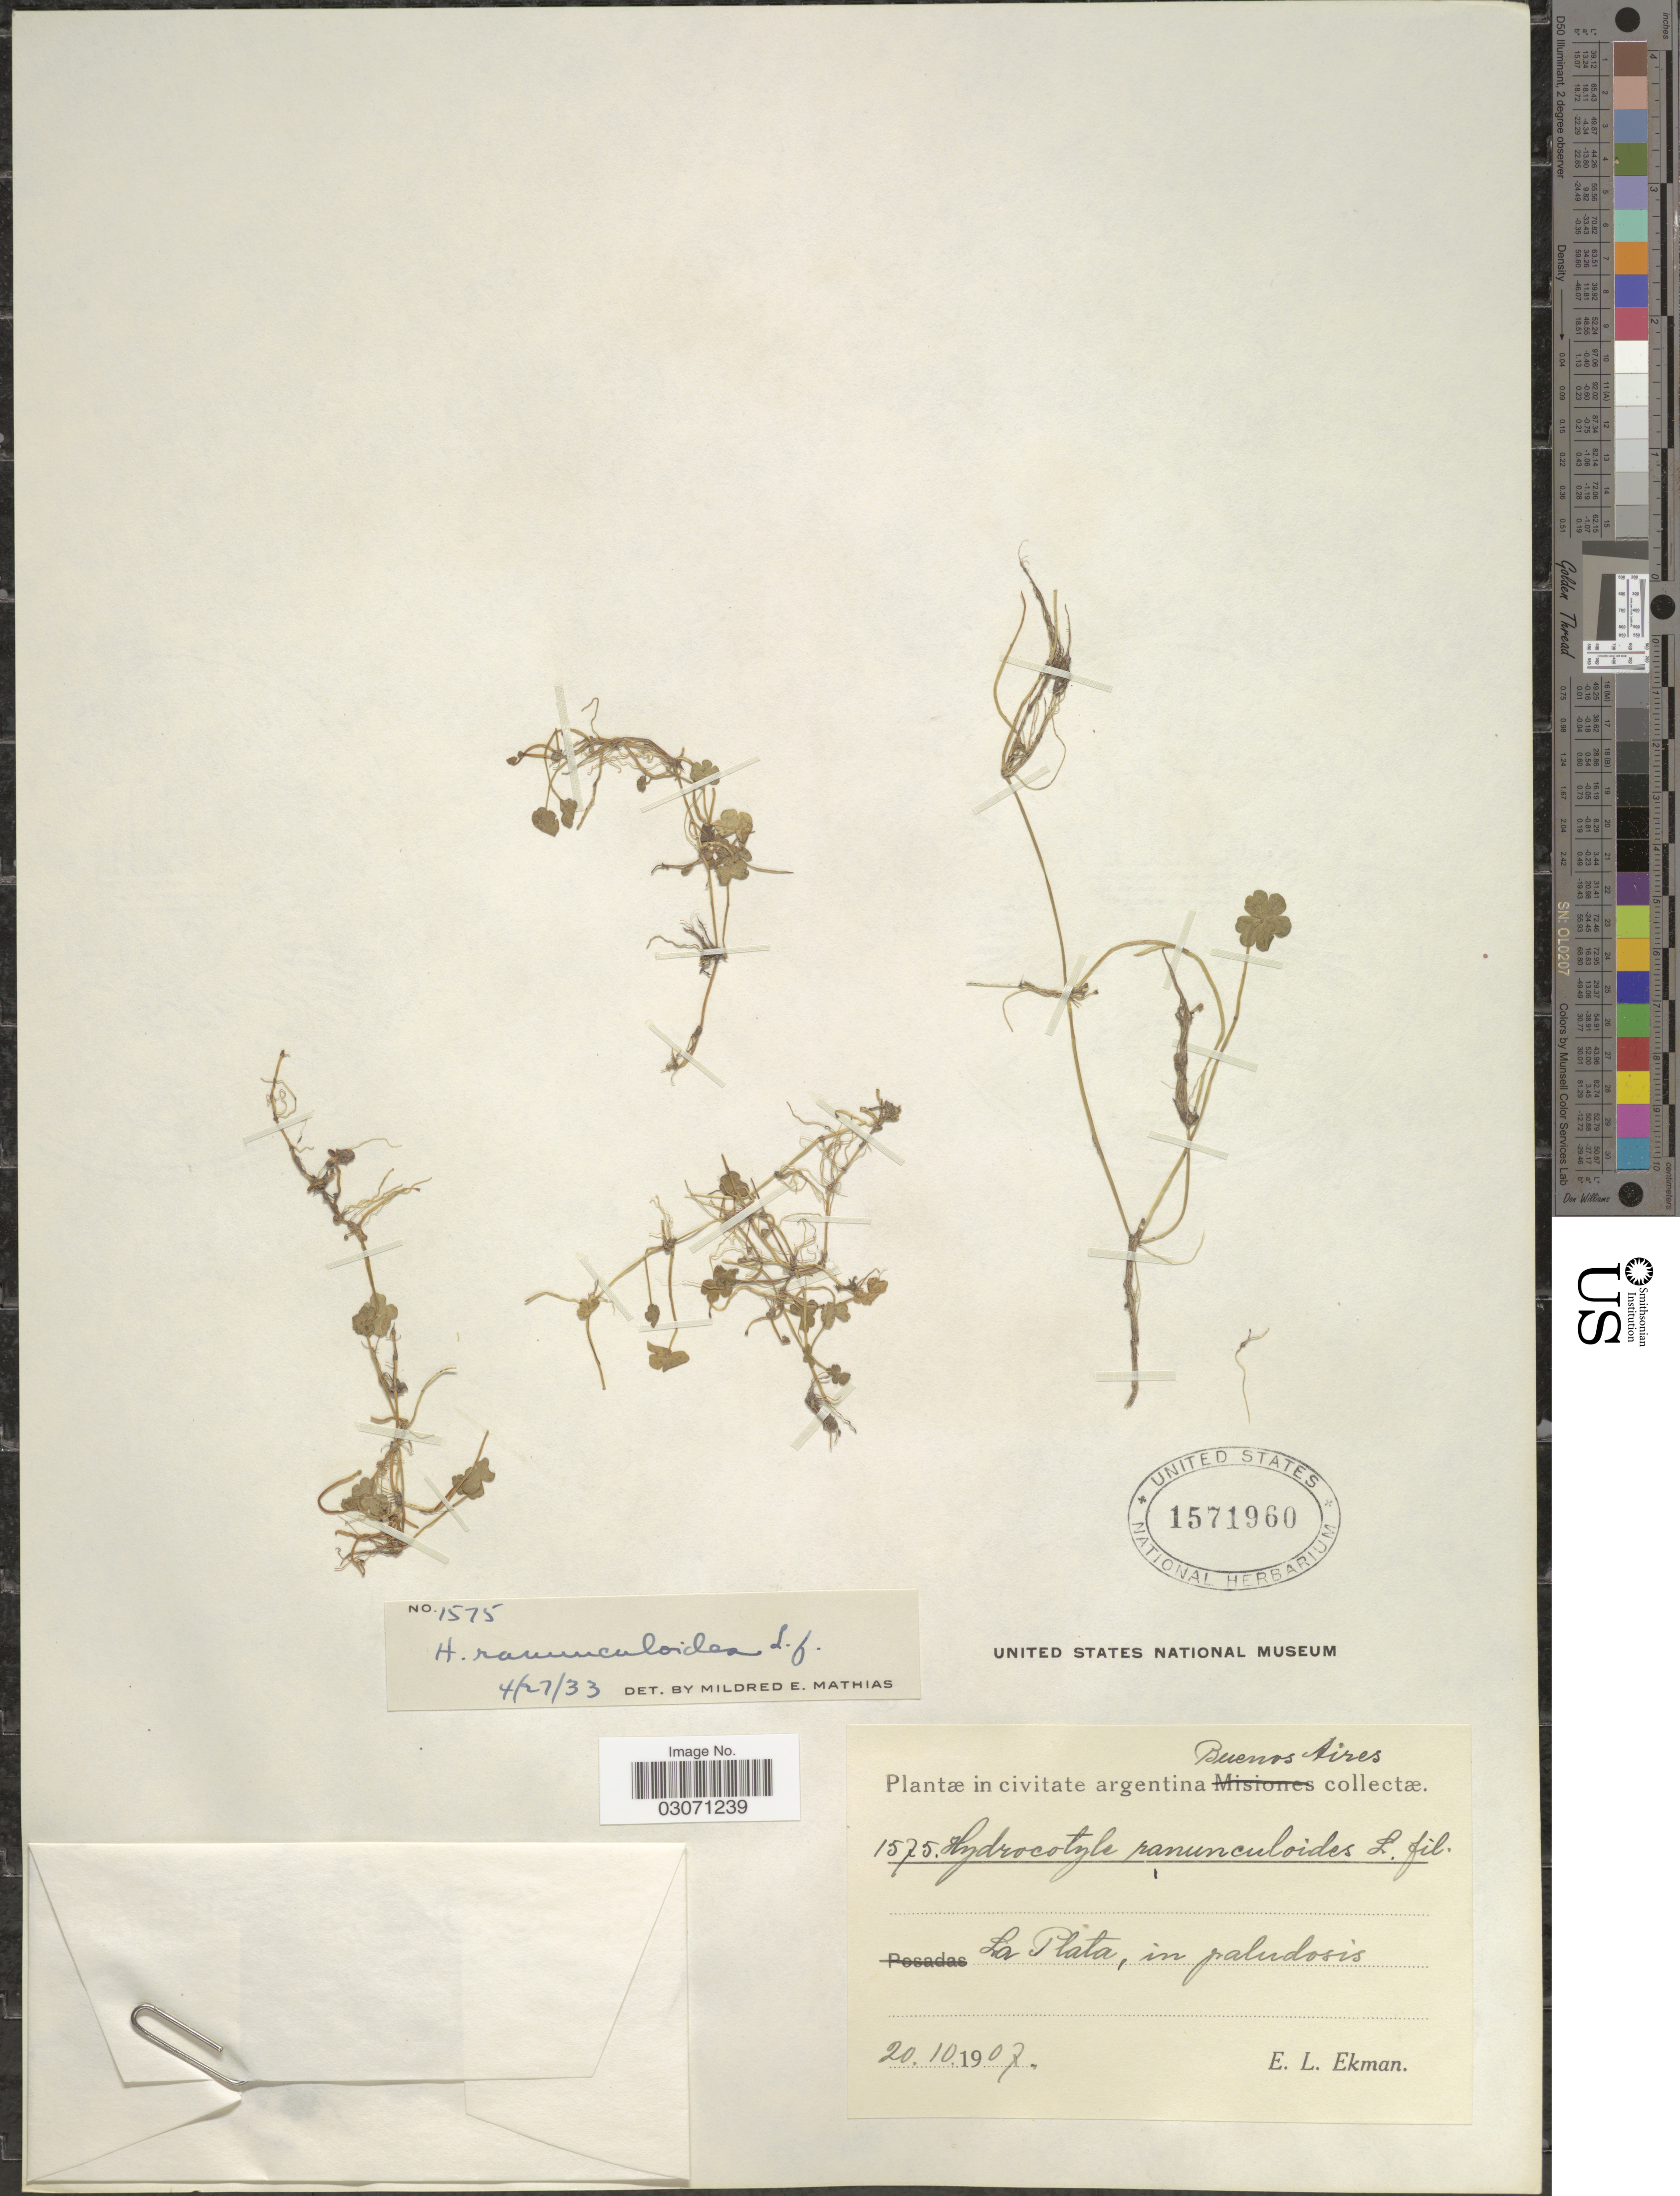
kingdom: Plantae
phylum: Tracheophyta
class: Magnoliopsida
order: Apiales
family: Araliaceae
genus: Hydrocotyle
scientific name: Hydrocotyle ranunculoides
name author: L. f.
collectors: E. L. Ekman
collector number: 1575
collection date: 1907-10-20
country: Argentina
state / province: Buenos Aires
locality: La Plata, in paludosis.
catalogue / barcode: US 1571960